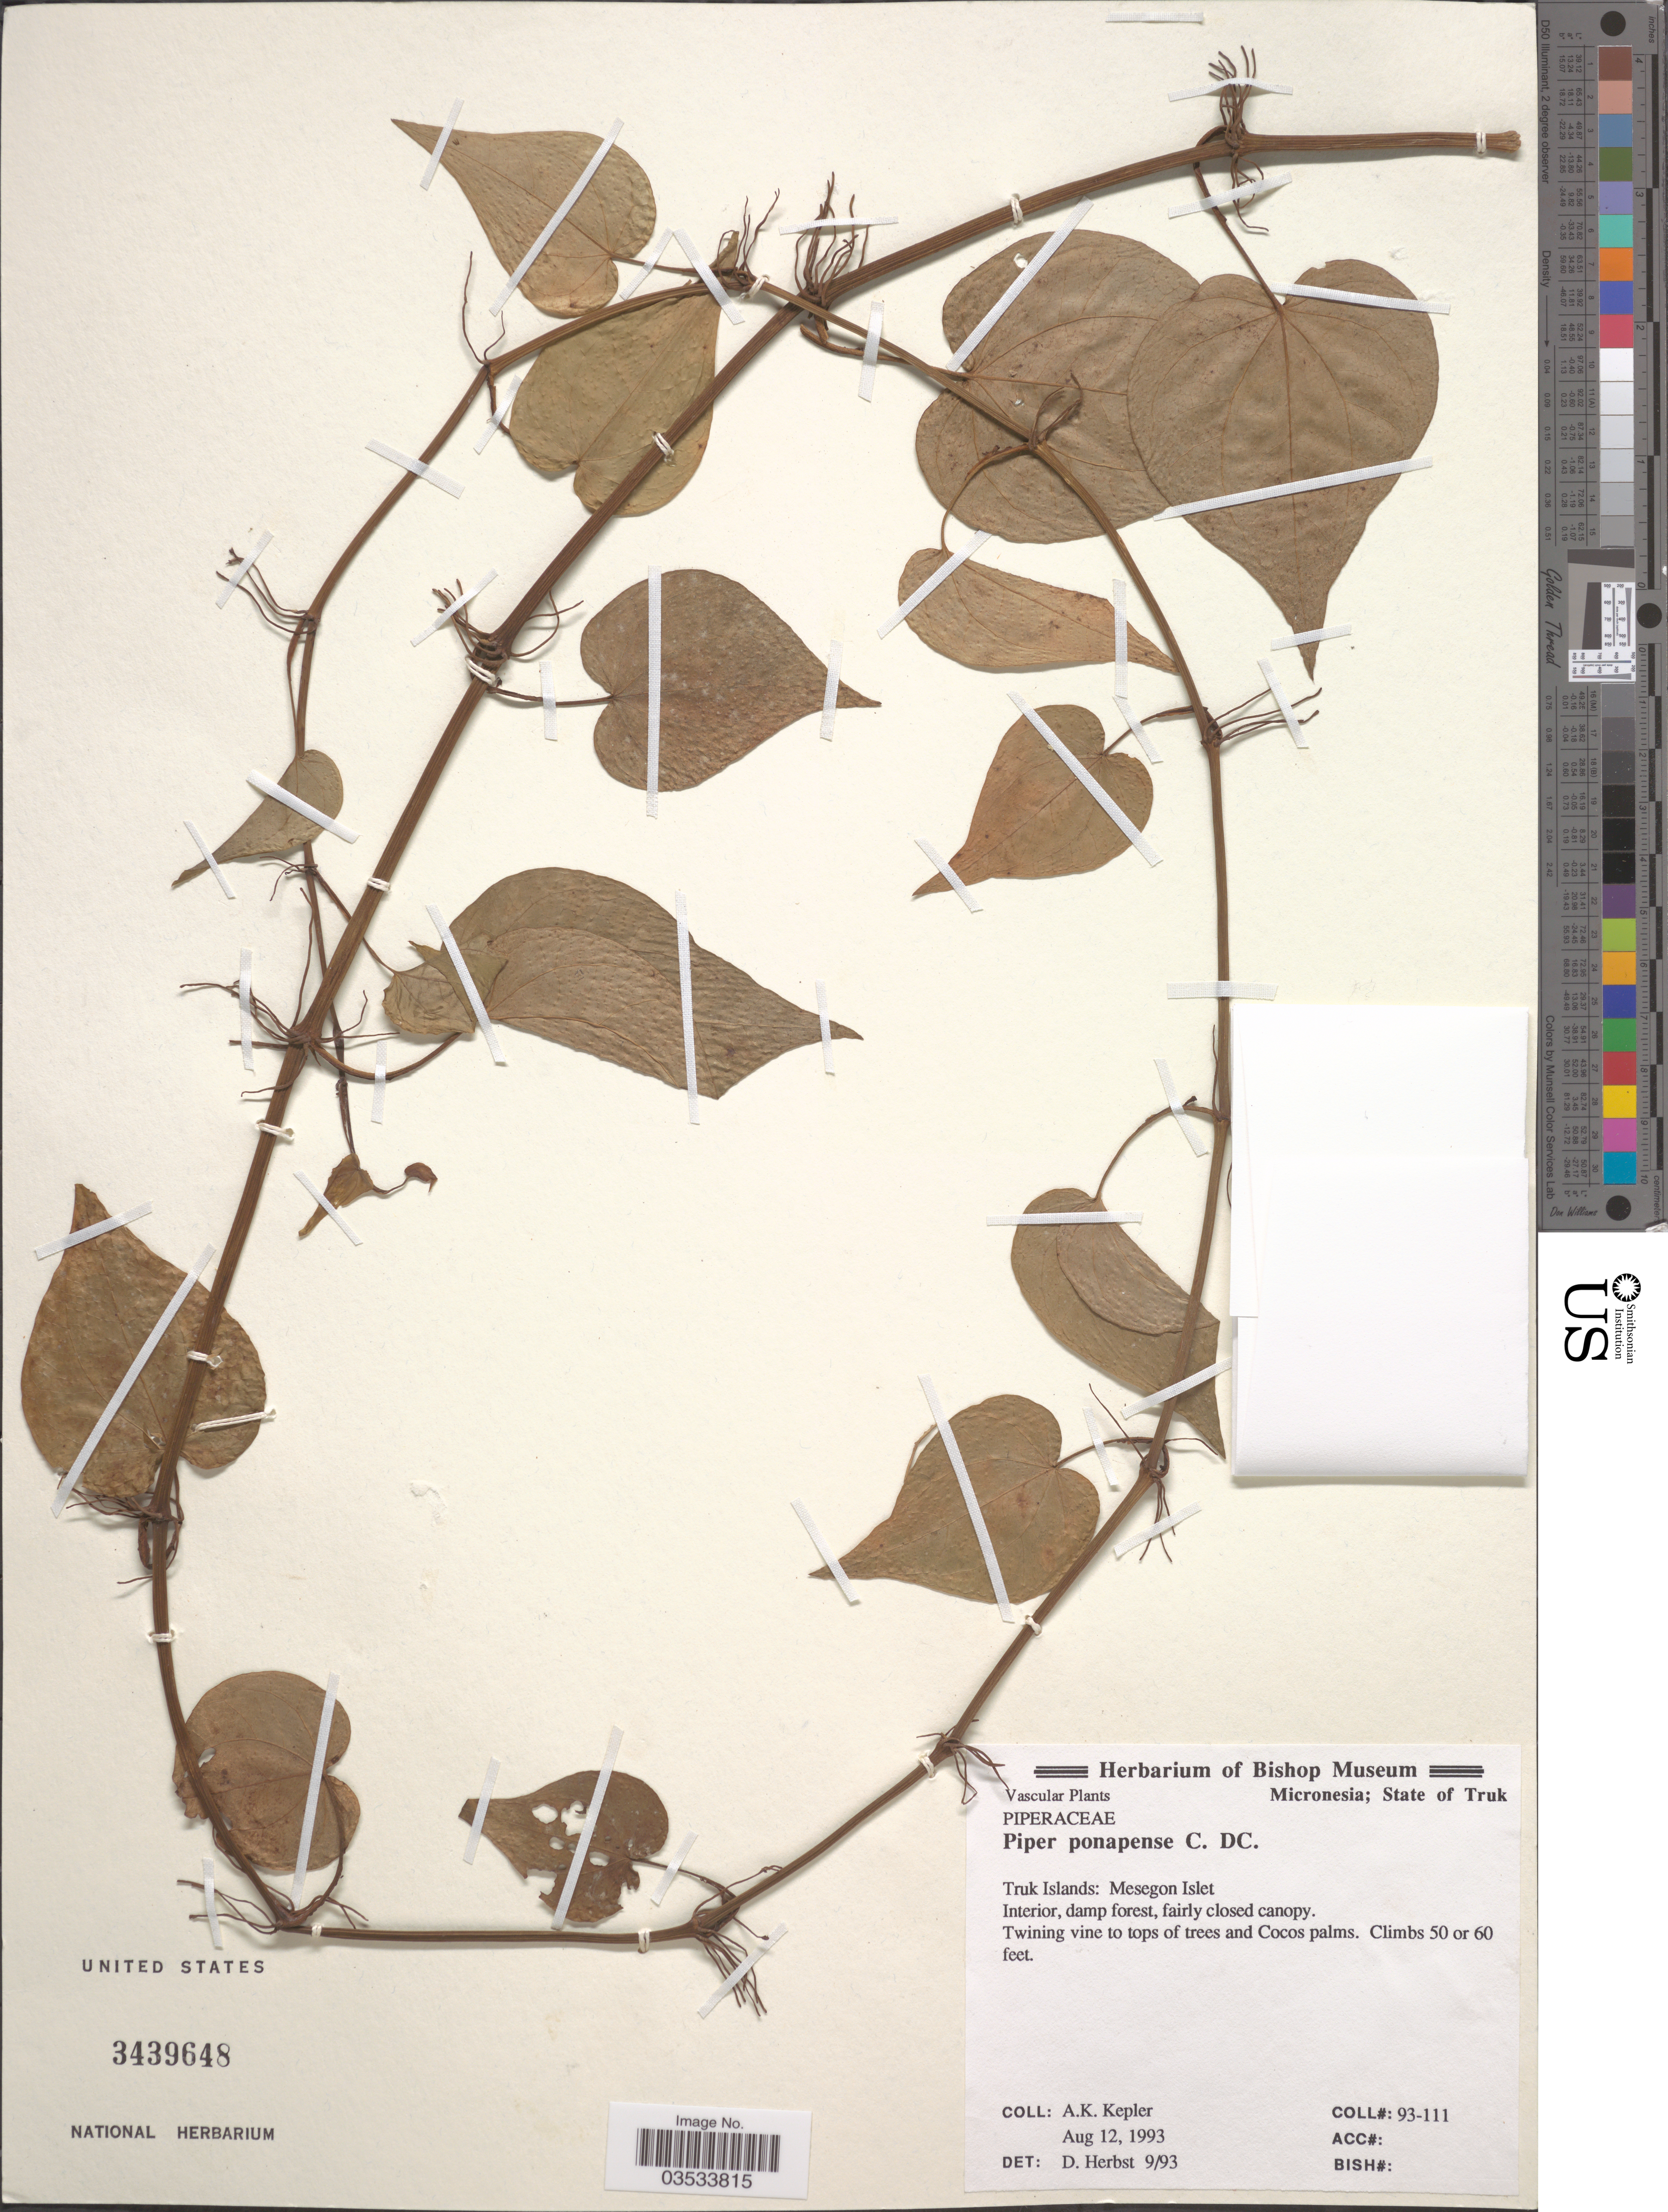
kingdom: Plantae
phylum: Tracheophyta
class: Magnoliopsida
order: Piperales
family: Piperaceae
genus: Piper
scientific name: Piper ponapense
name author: C. DC.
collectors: A. K. Kepler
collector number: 93-111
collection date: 1993-08-12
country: Micronesia, Federated States of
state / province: Truk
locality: Truk Islands: Mesegon Islet.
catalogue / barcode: US 3439648